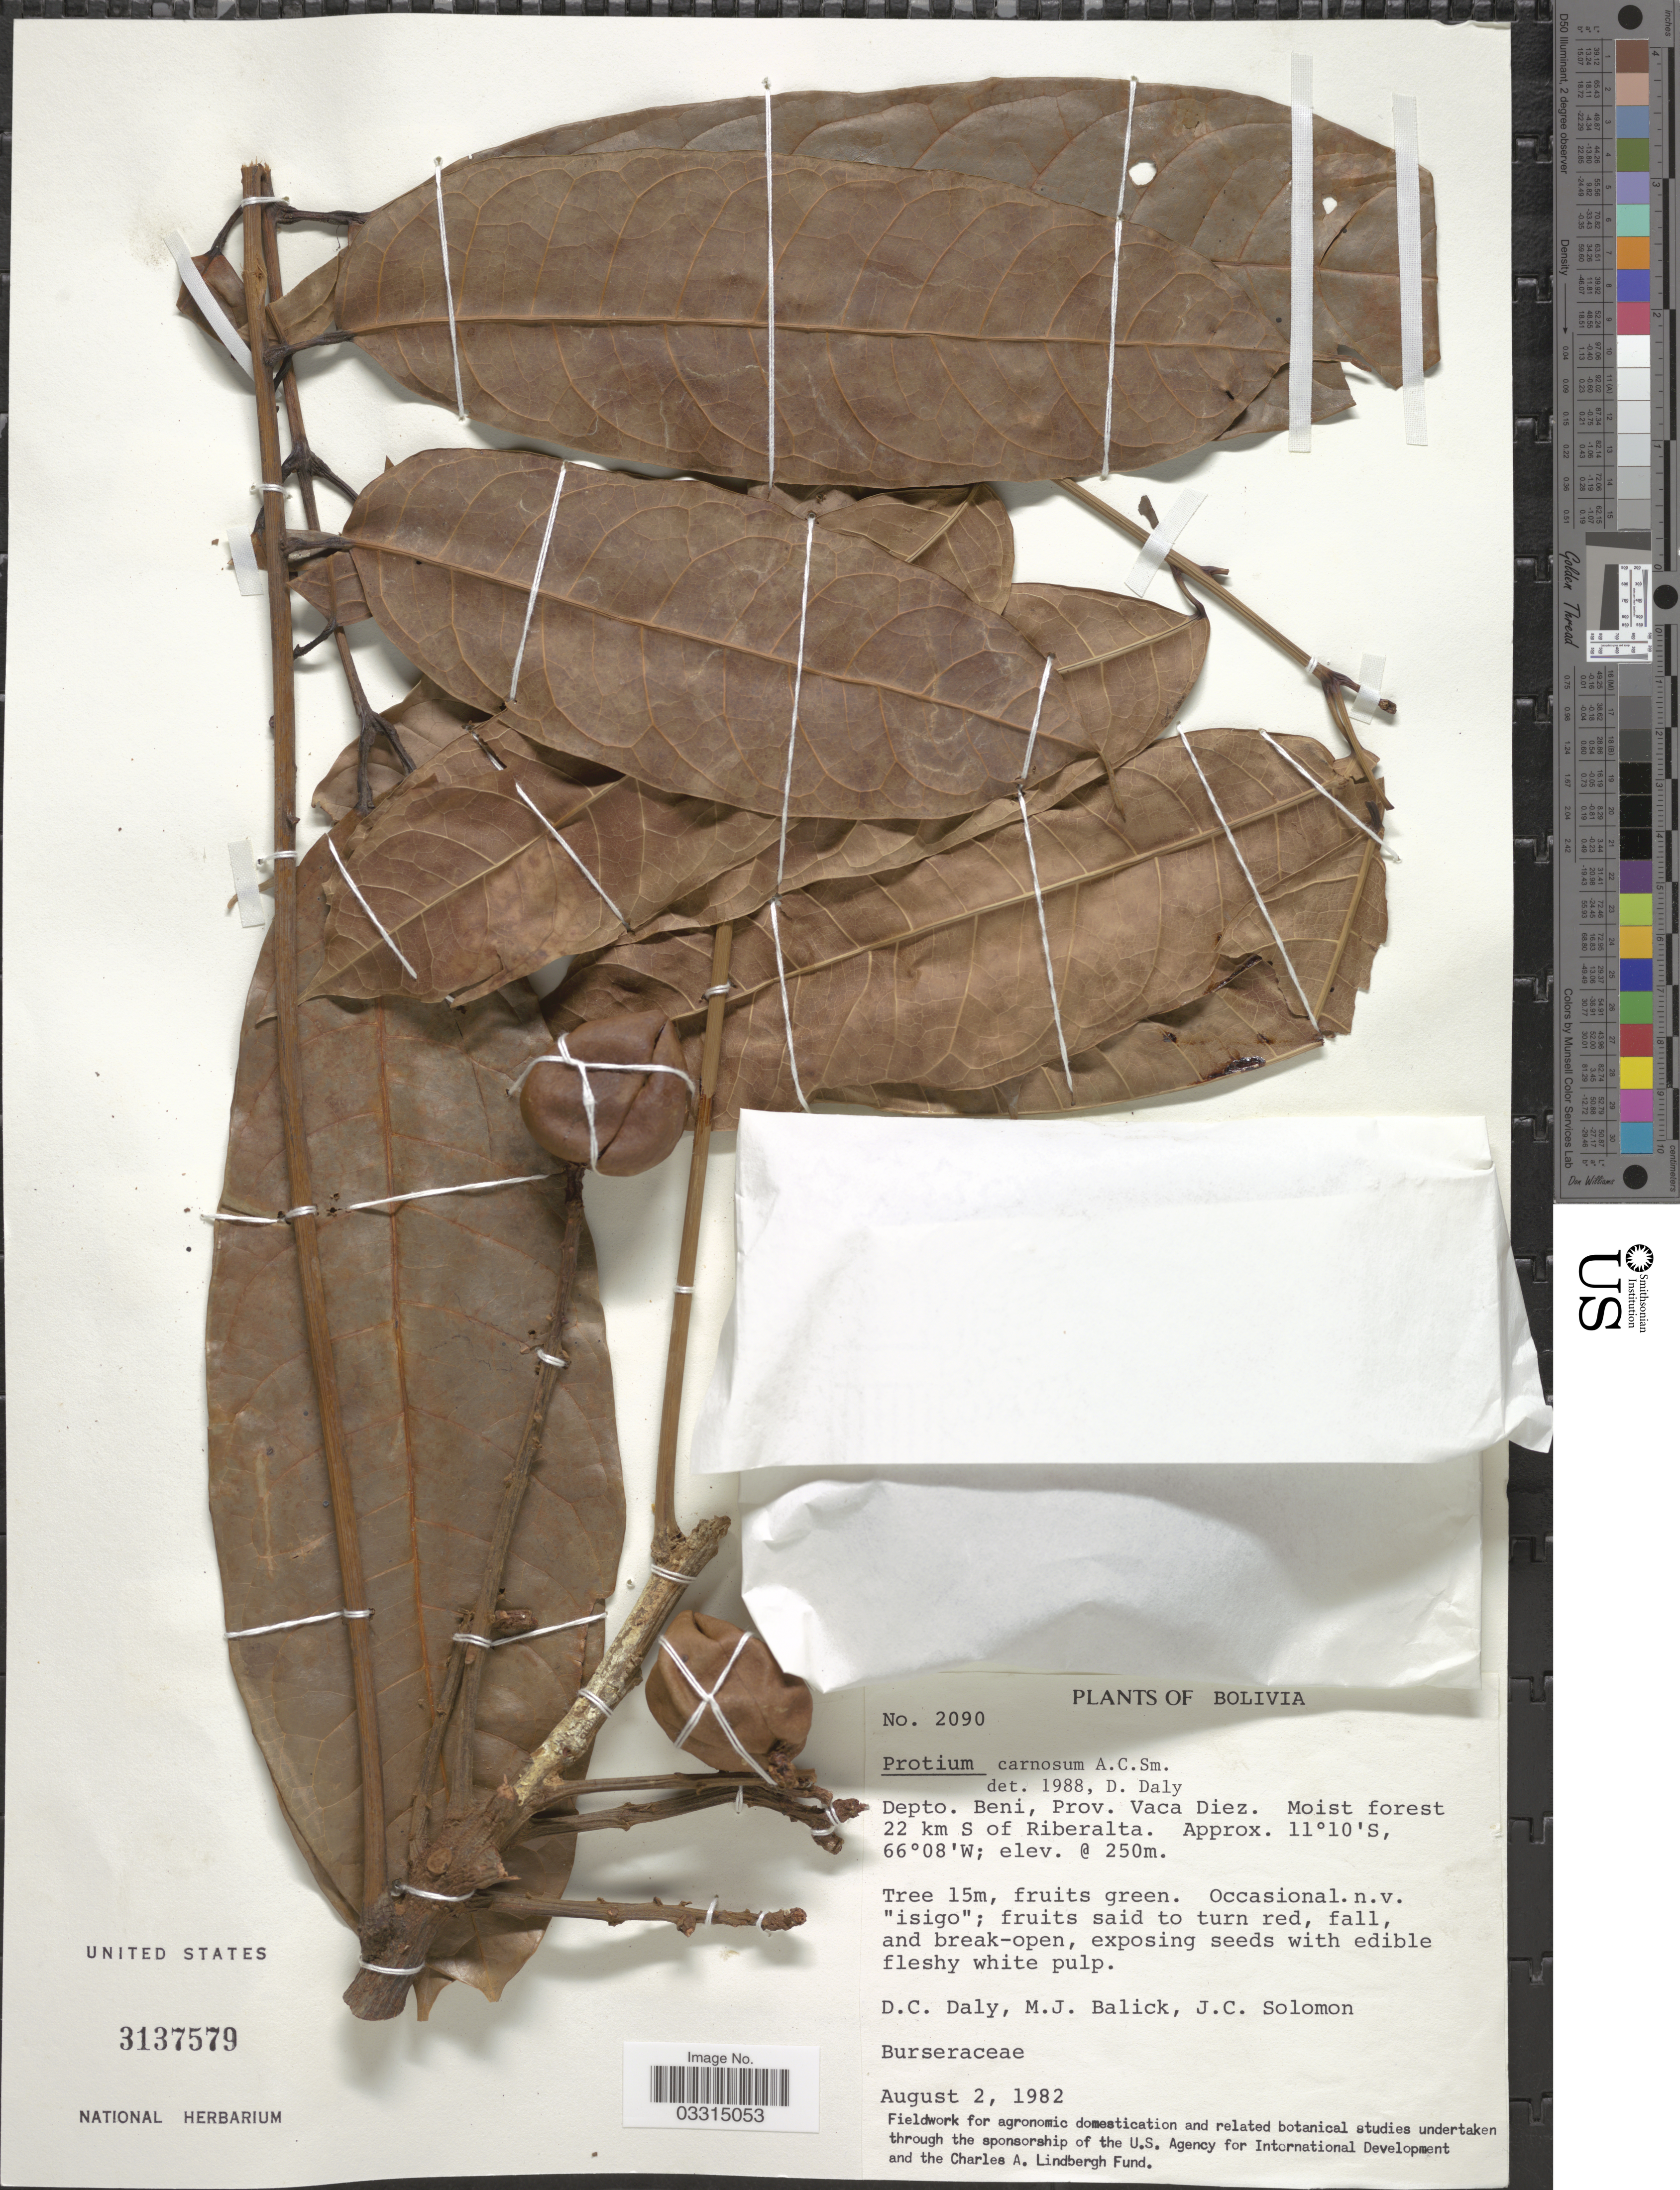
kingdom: Plantae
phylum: Tracheophyta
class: Magnoliopsida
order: Sapindales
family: Burseraceae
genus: Protium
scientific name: Protium carnosum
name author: A.C. Sm.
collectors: D. C. Daly, M. J. Balick & J. C. Solomon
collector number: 2090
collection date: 1982-08-02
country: Bolivia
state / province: Beni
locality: Depto. Beni, Prov. Vaca Diez. 22 km S of Riberalta.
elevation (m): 250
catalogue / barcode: US 3137579